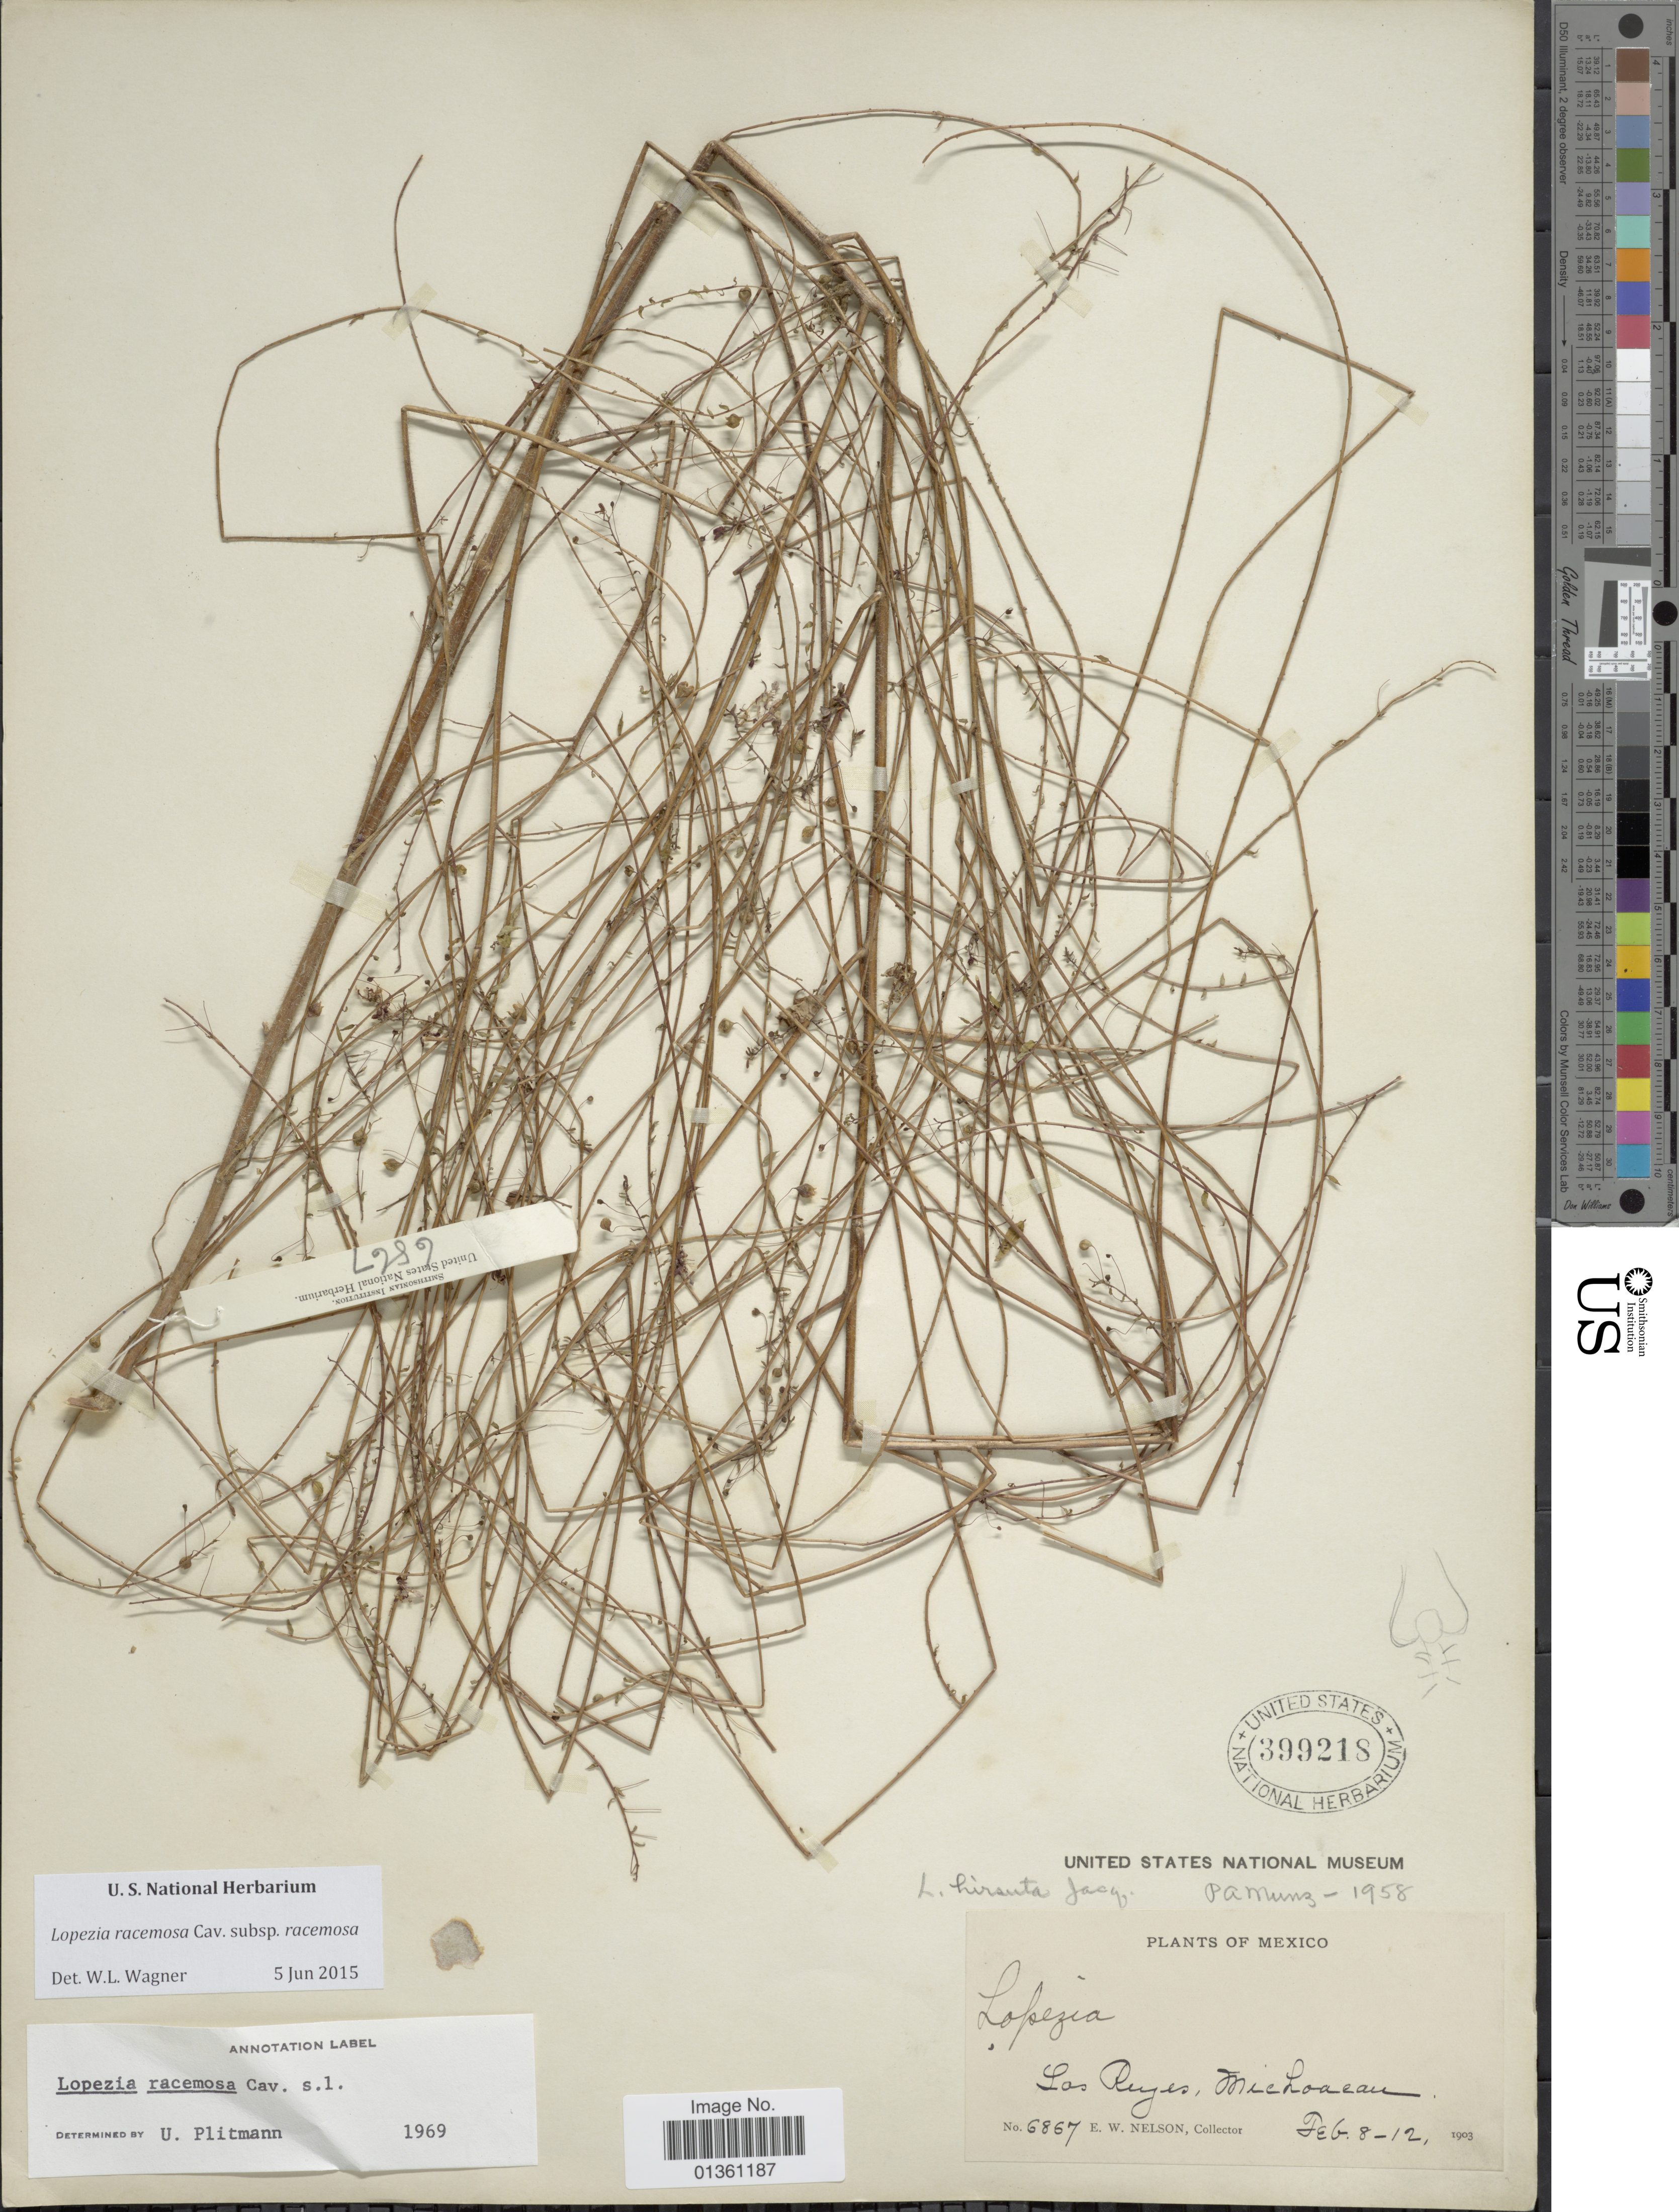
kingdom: Plantae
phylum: Tracheophyta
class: Magnoliopsida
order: Myrtales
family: Onagraceae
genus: Lopezia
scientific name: Lopezia racemosa subsp. racemosa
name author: Cav.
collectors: E. W. Nelson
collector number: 6867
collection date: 1903-02-08/1903-02-12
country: Mexico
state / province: Michoacán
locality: Las Reyes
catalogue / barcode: US 399218